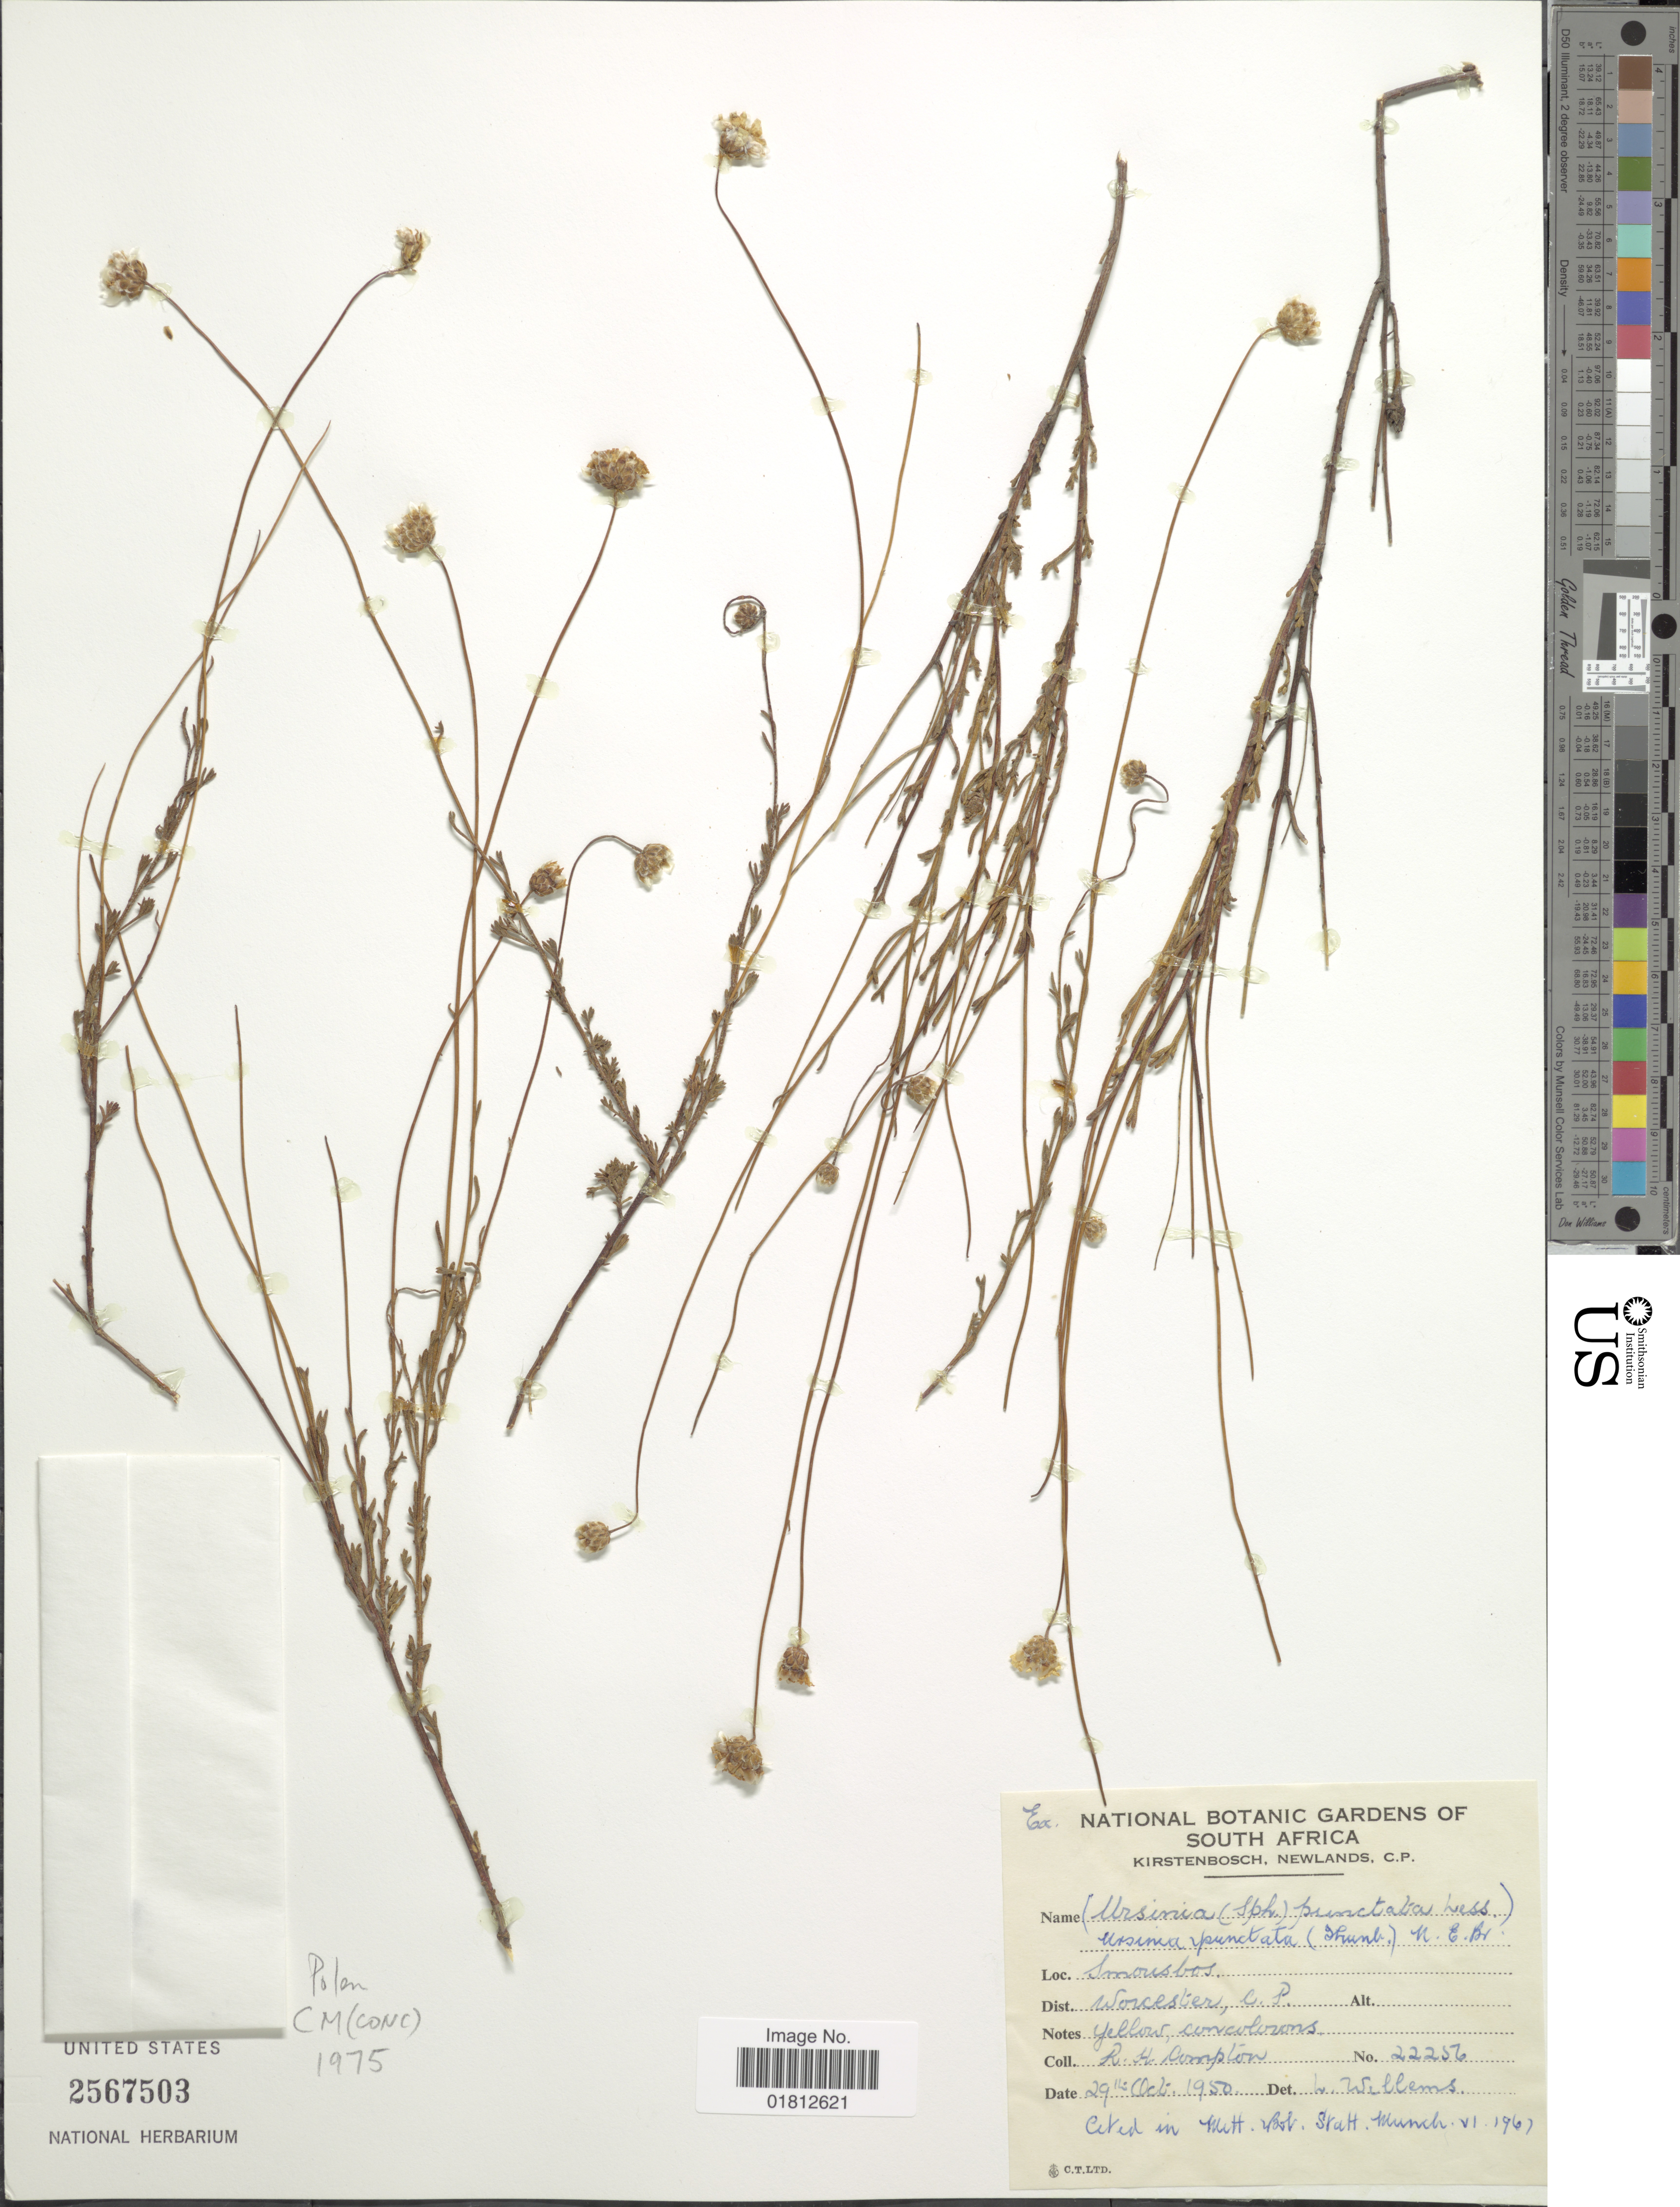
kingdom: Plantae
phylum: Tracheophyta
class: Magnoliopsida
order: Asterales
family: Asteraceae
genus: Ursinia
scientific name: Ursinia punctata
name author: (Thunb.) N.E. Br.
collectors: R. H. Compton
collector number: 22256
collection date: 1950-10-29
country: South Africa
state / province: Western Cape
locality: Smousbos, Dist. Worcester, C. P.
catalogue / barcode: US 2567503